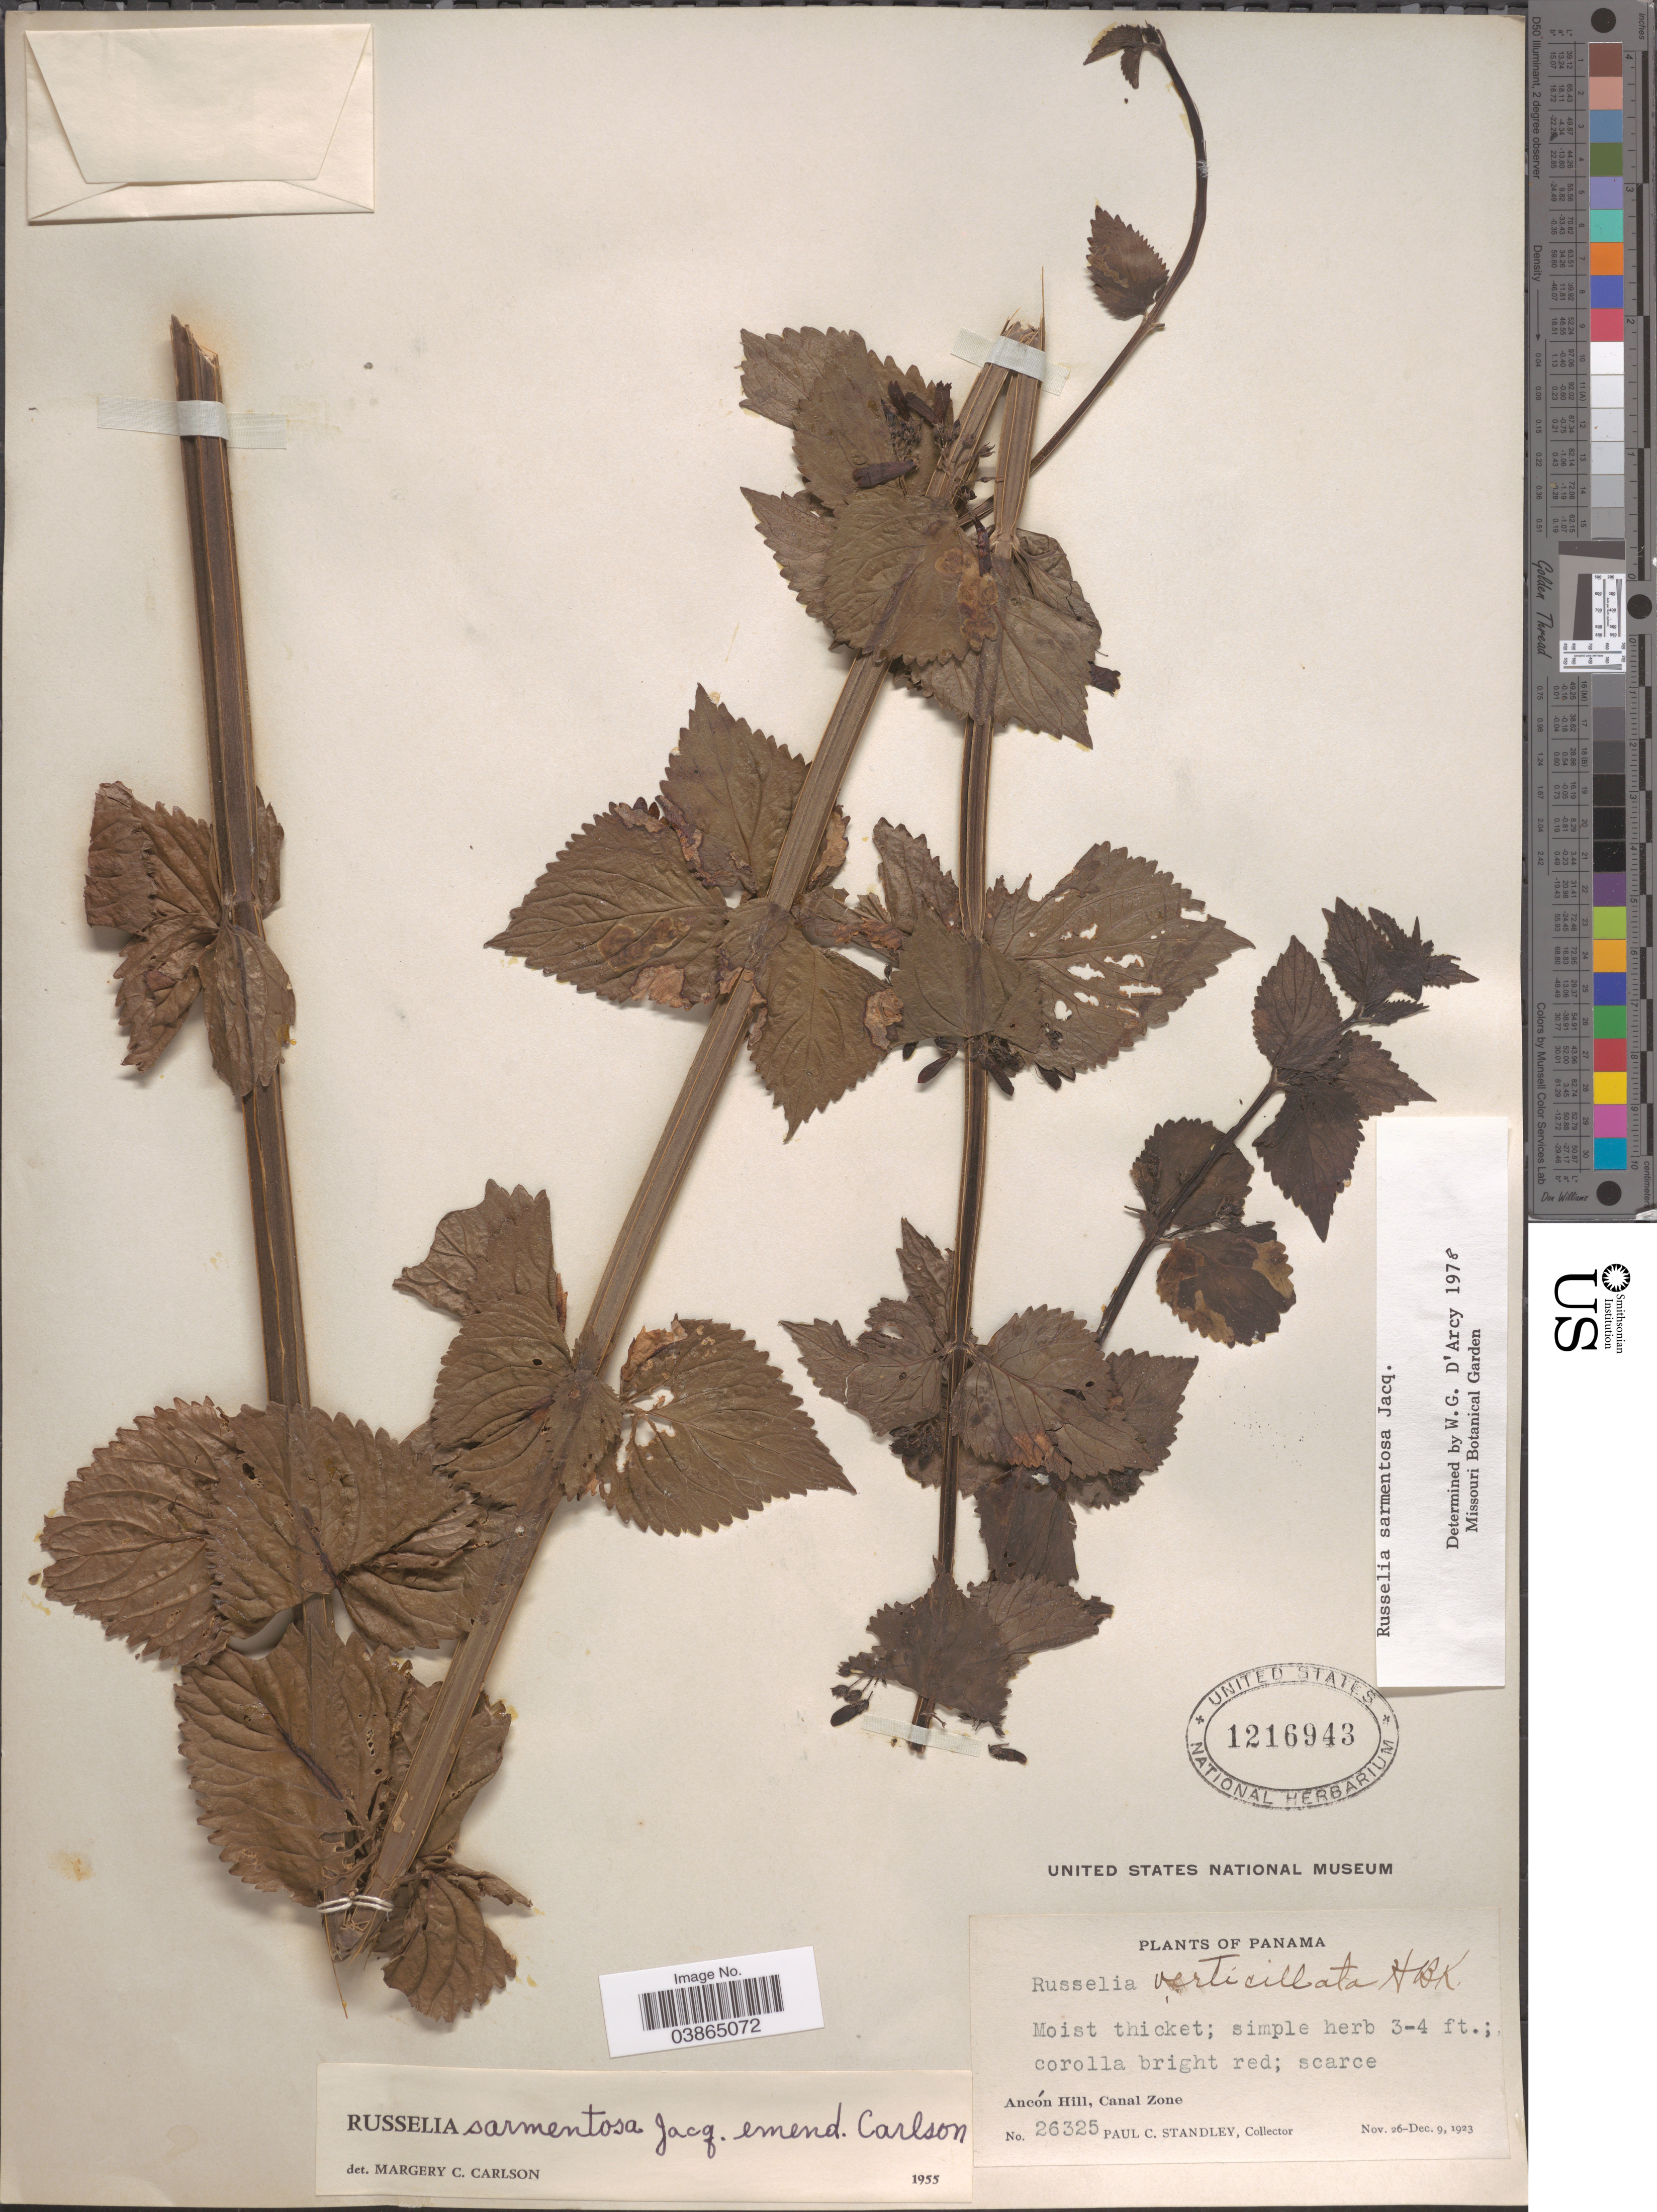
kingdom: Plantae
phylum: Tracheophyta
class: Magnoliopsida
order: Lamiales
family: Plantaginaceae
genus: Russelia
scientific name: Russelia sarmentosa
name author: Jacq.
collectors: P. C. Standley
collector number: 26325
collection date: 1923-11-26/1923-12-09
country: Panama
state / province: Colón / Panamá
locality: Ancón Hill, Canal Zone.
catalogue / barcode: US 1216943